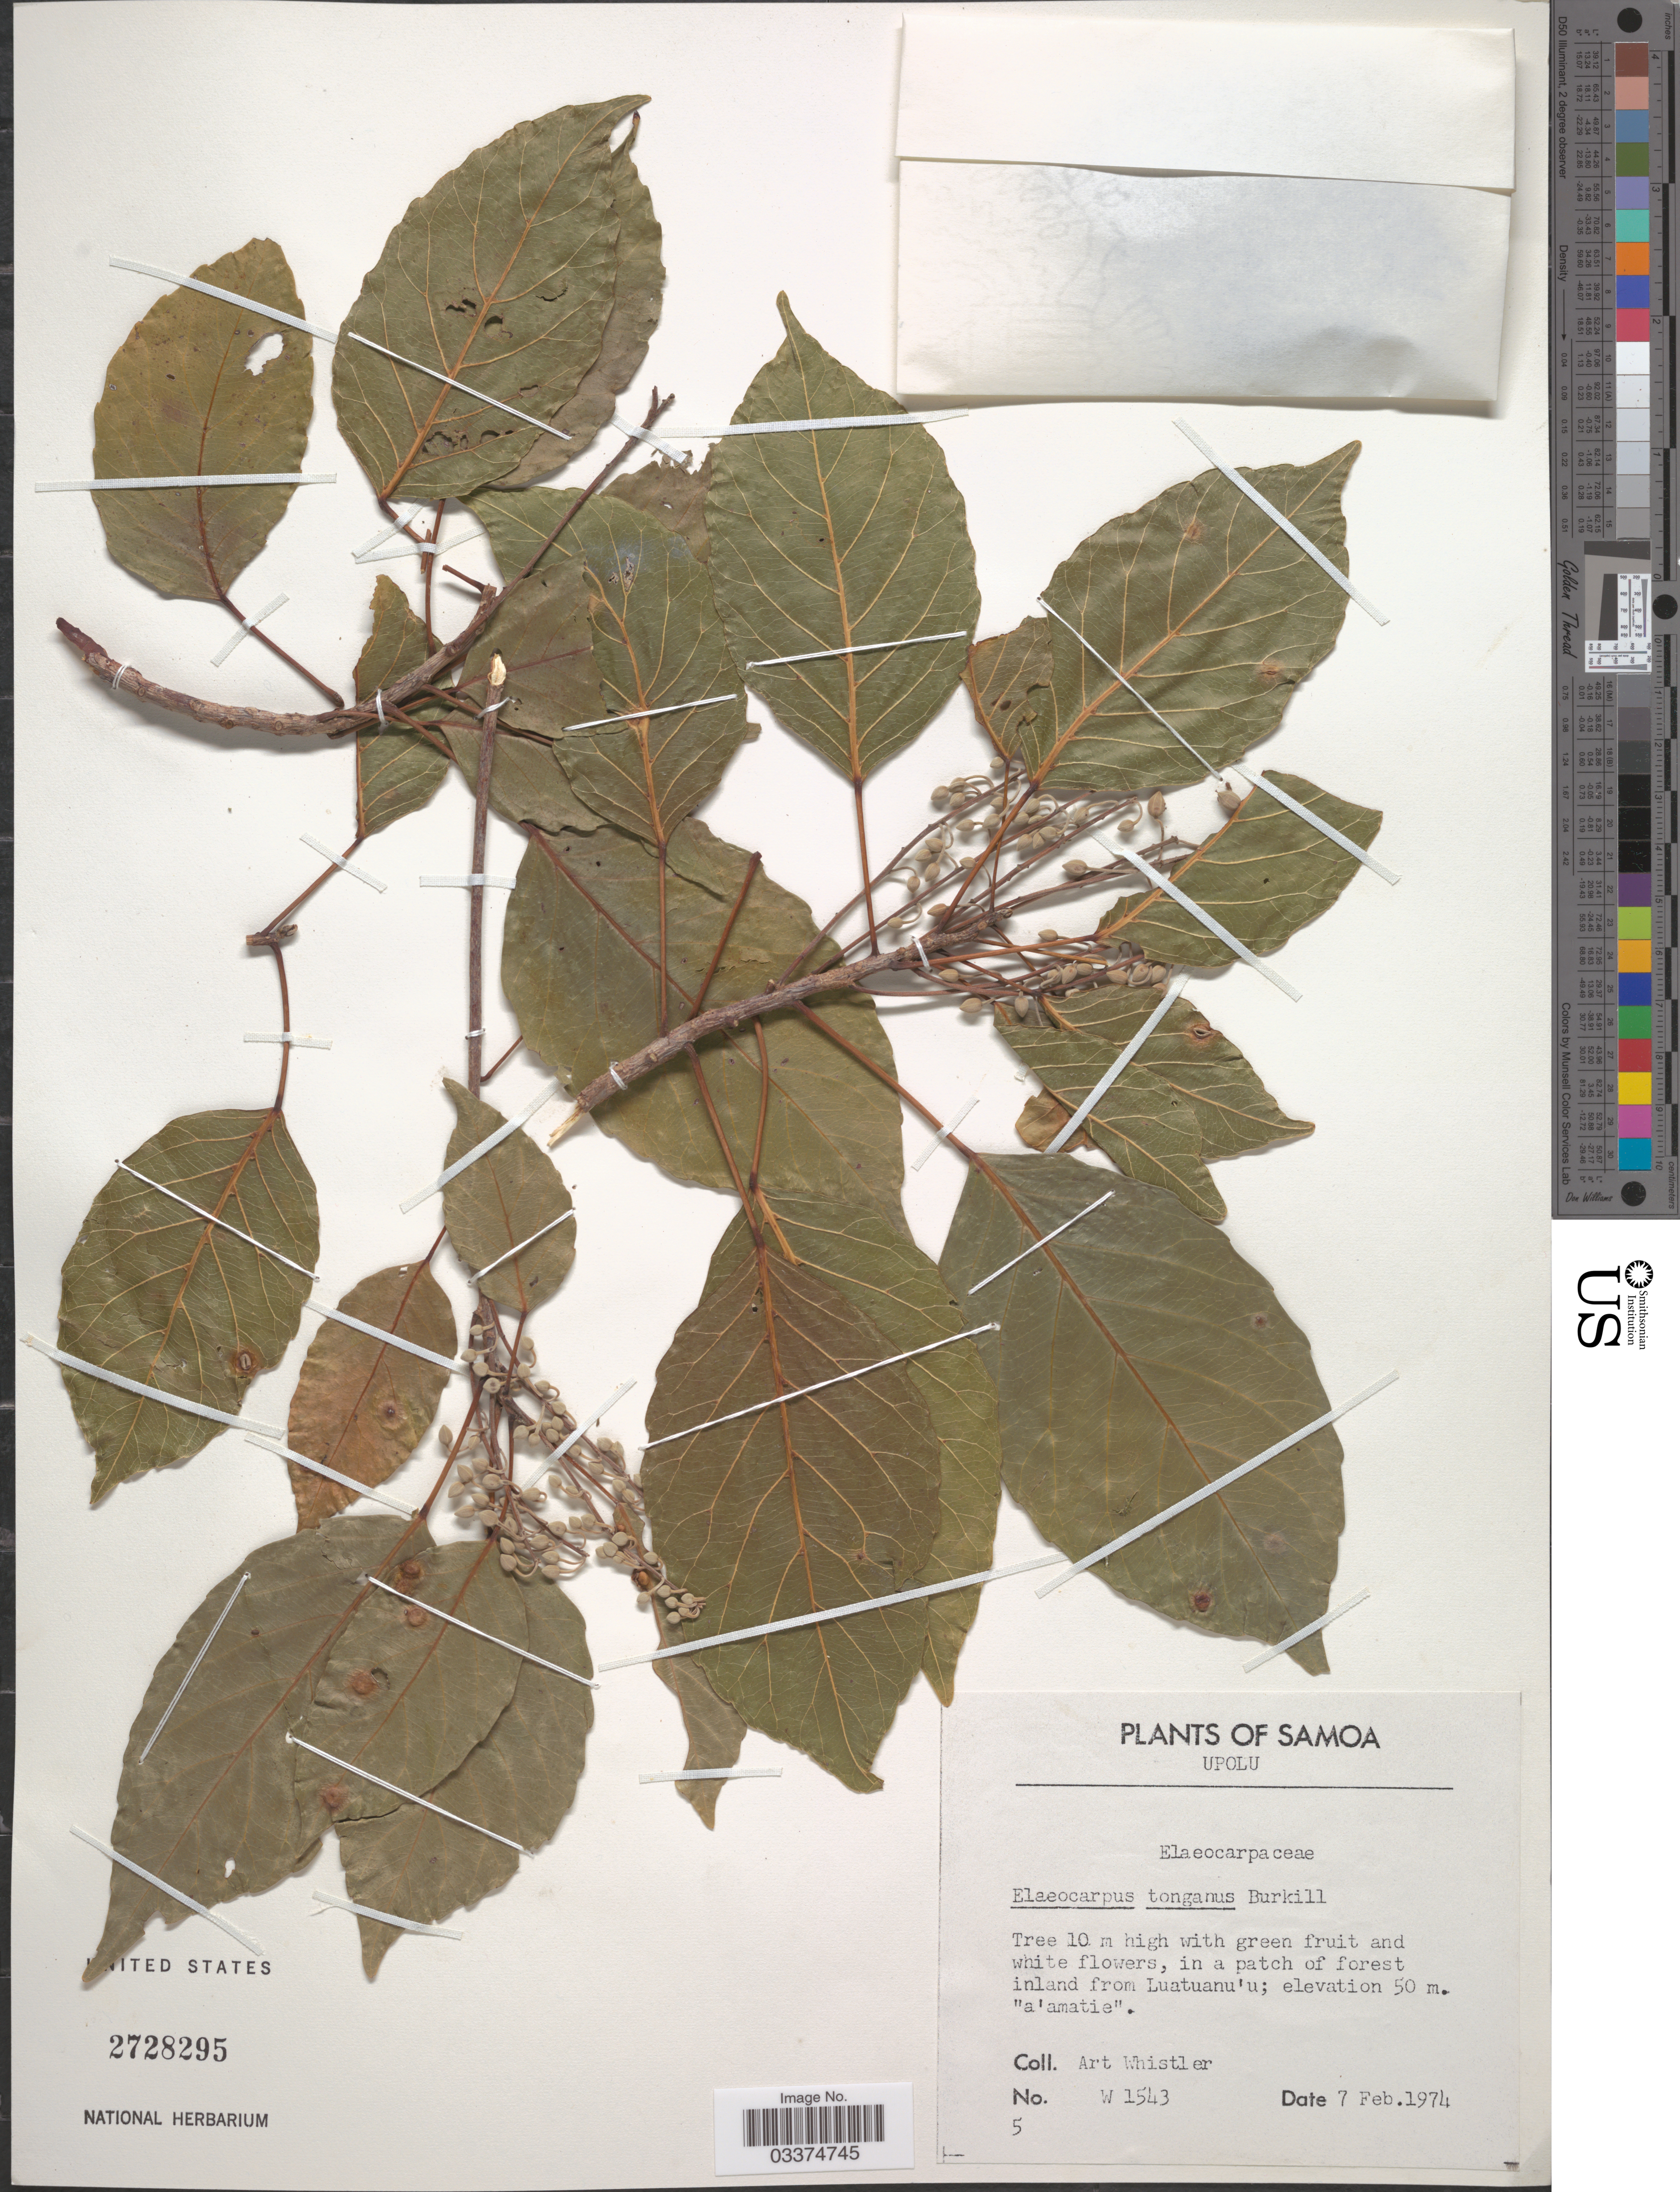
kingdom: Plantae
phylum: Tracheophyta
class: Magnoliopsida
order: Oxalidales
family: Elaeocarpaceae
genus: Elaeocarpus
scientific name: Elaeocarpus tonganus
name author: Burkill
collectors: A. Whistler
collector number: W 1543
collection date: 1974-02-07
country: Samoa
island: Upolu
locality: Samoa. Upolu. In a patch of forest inland from Luatuanu'u.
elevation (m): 50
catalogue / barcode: US 2728295